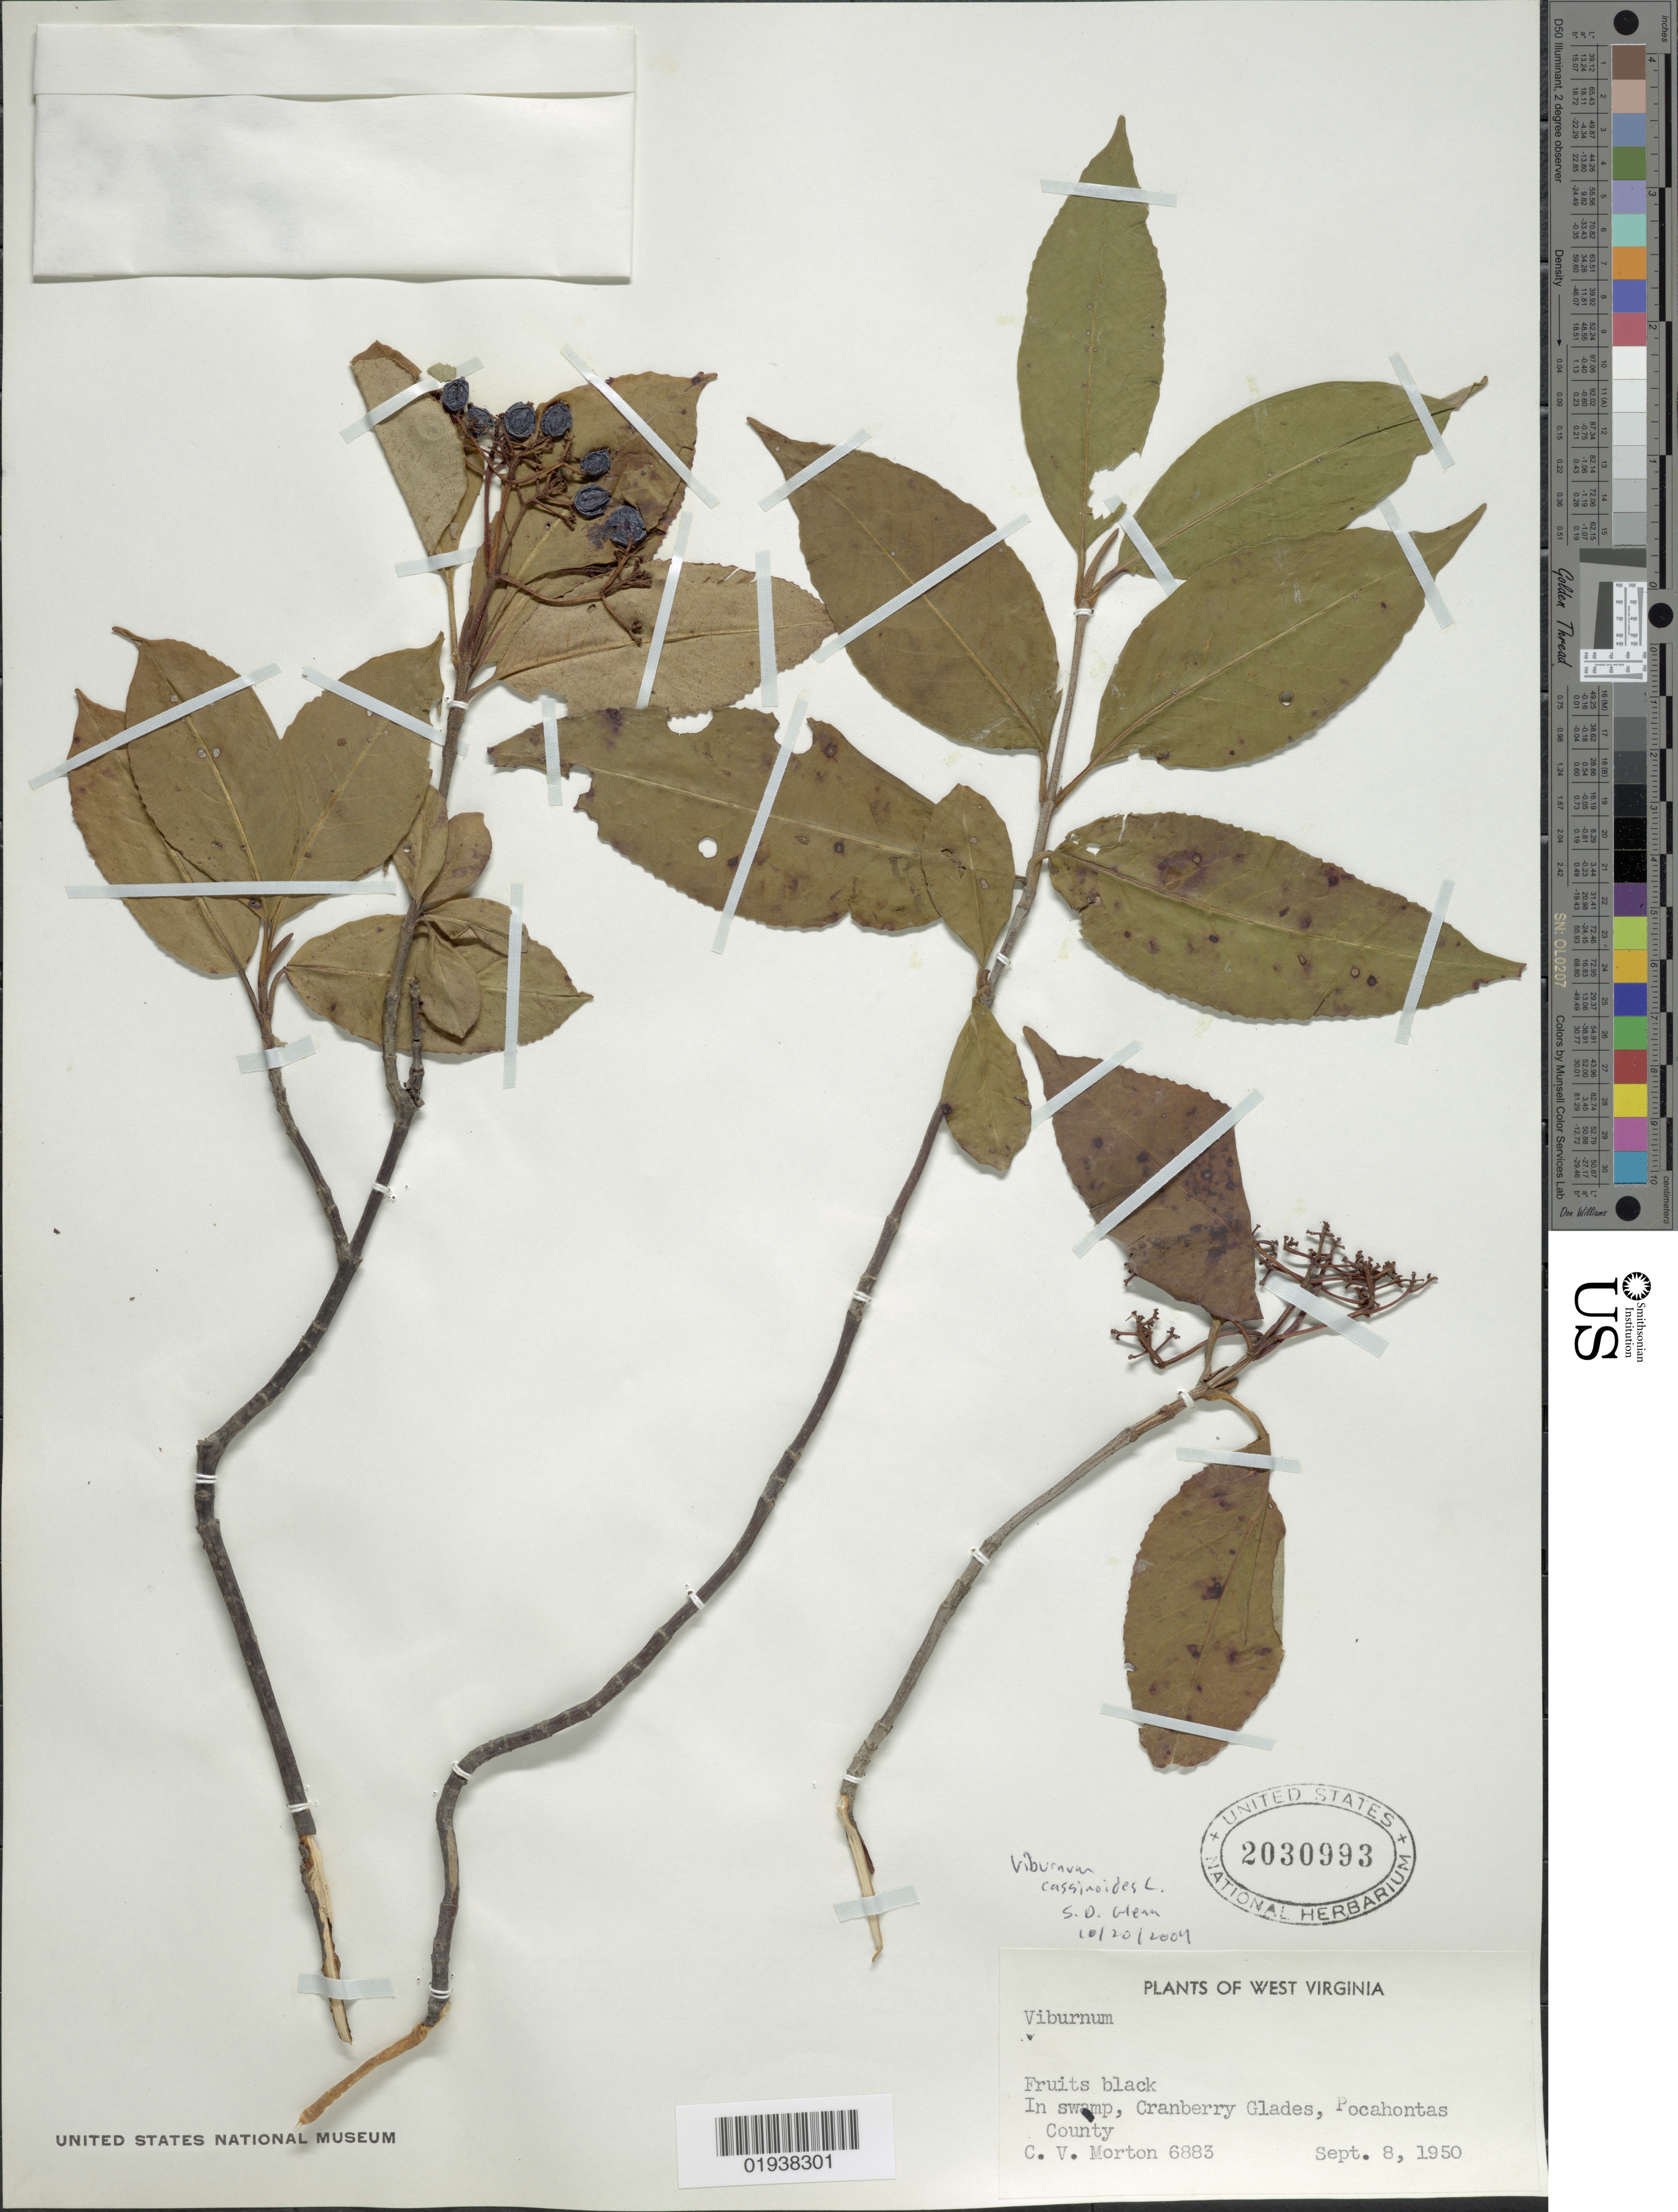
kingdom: Plantae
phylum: Tracheophyta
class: Magnoliopsida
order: Dipsacales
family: Viburnaceae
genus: Viburnum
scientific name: Viburnum cassinoides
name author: L.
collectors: C. V. Morton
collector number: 6883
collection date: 1950-09-08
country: United States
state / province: West Virginia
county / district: Pocahontas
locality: In swamp, Cranberry Glades, Pocahontas County.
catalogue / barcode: US 2030993